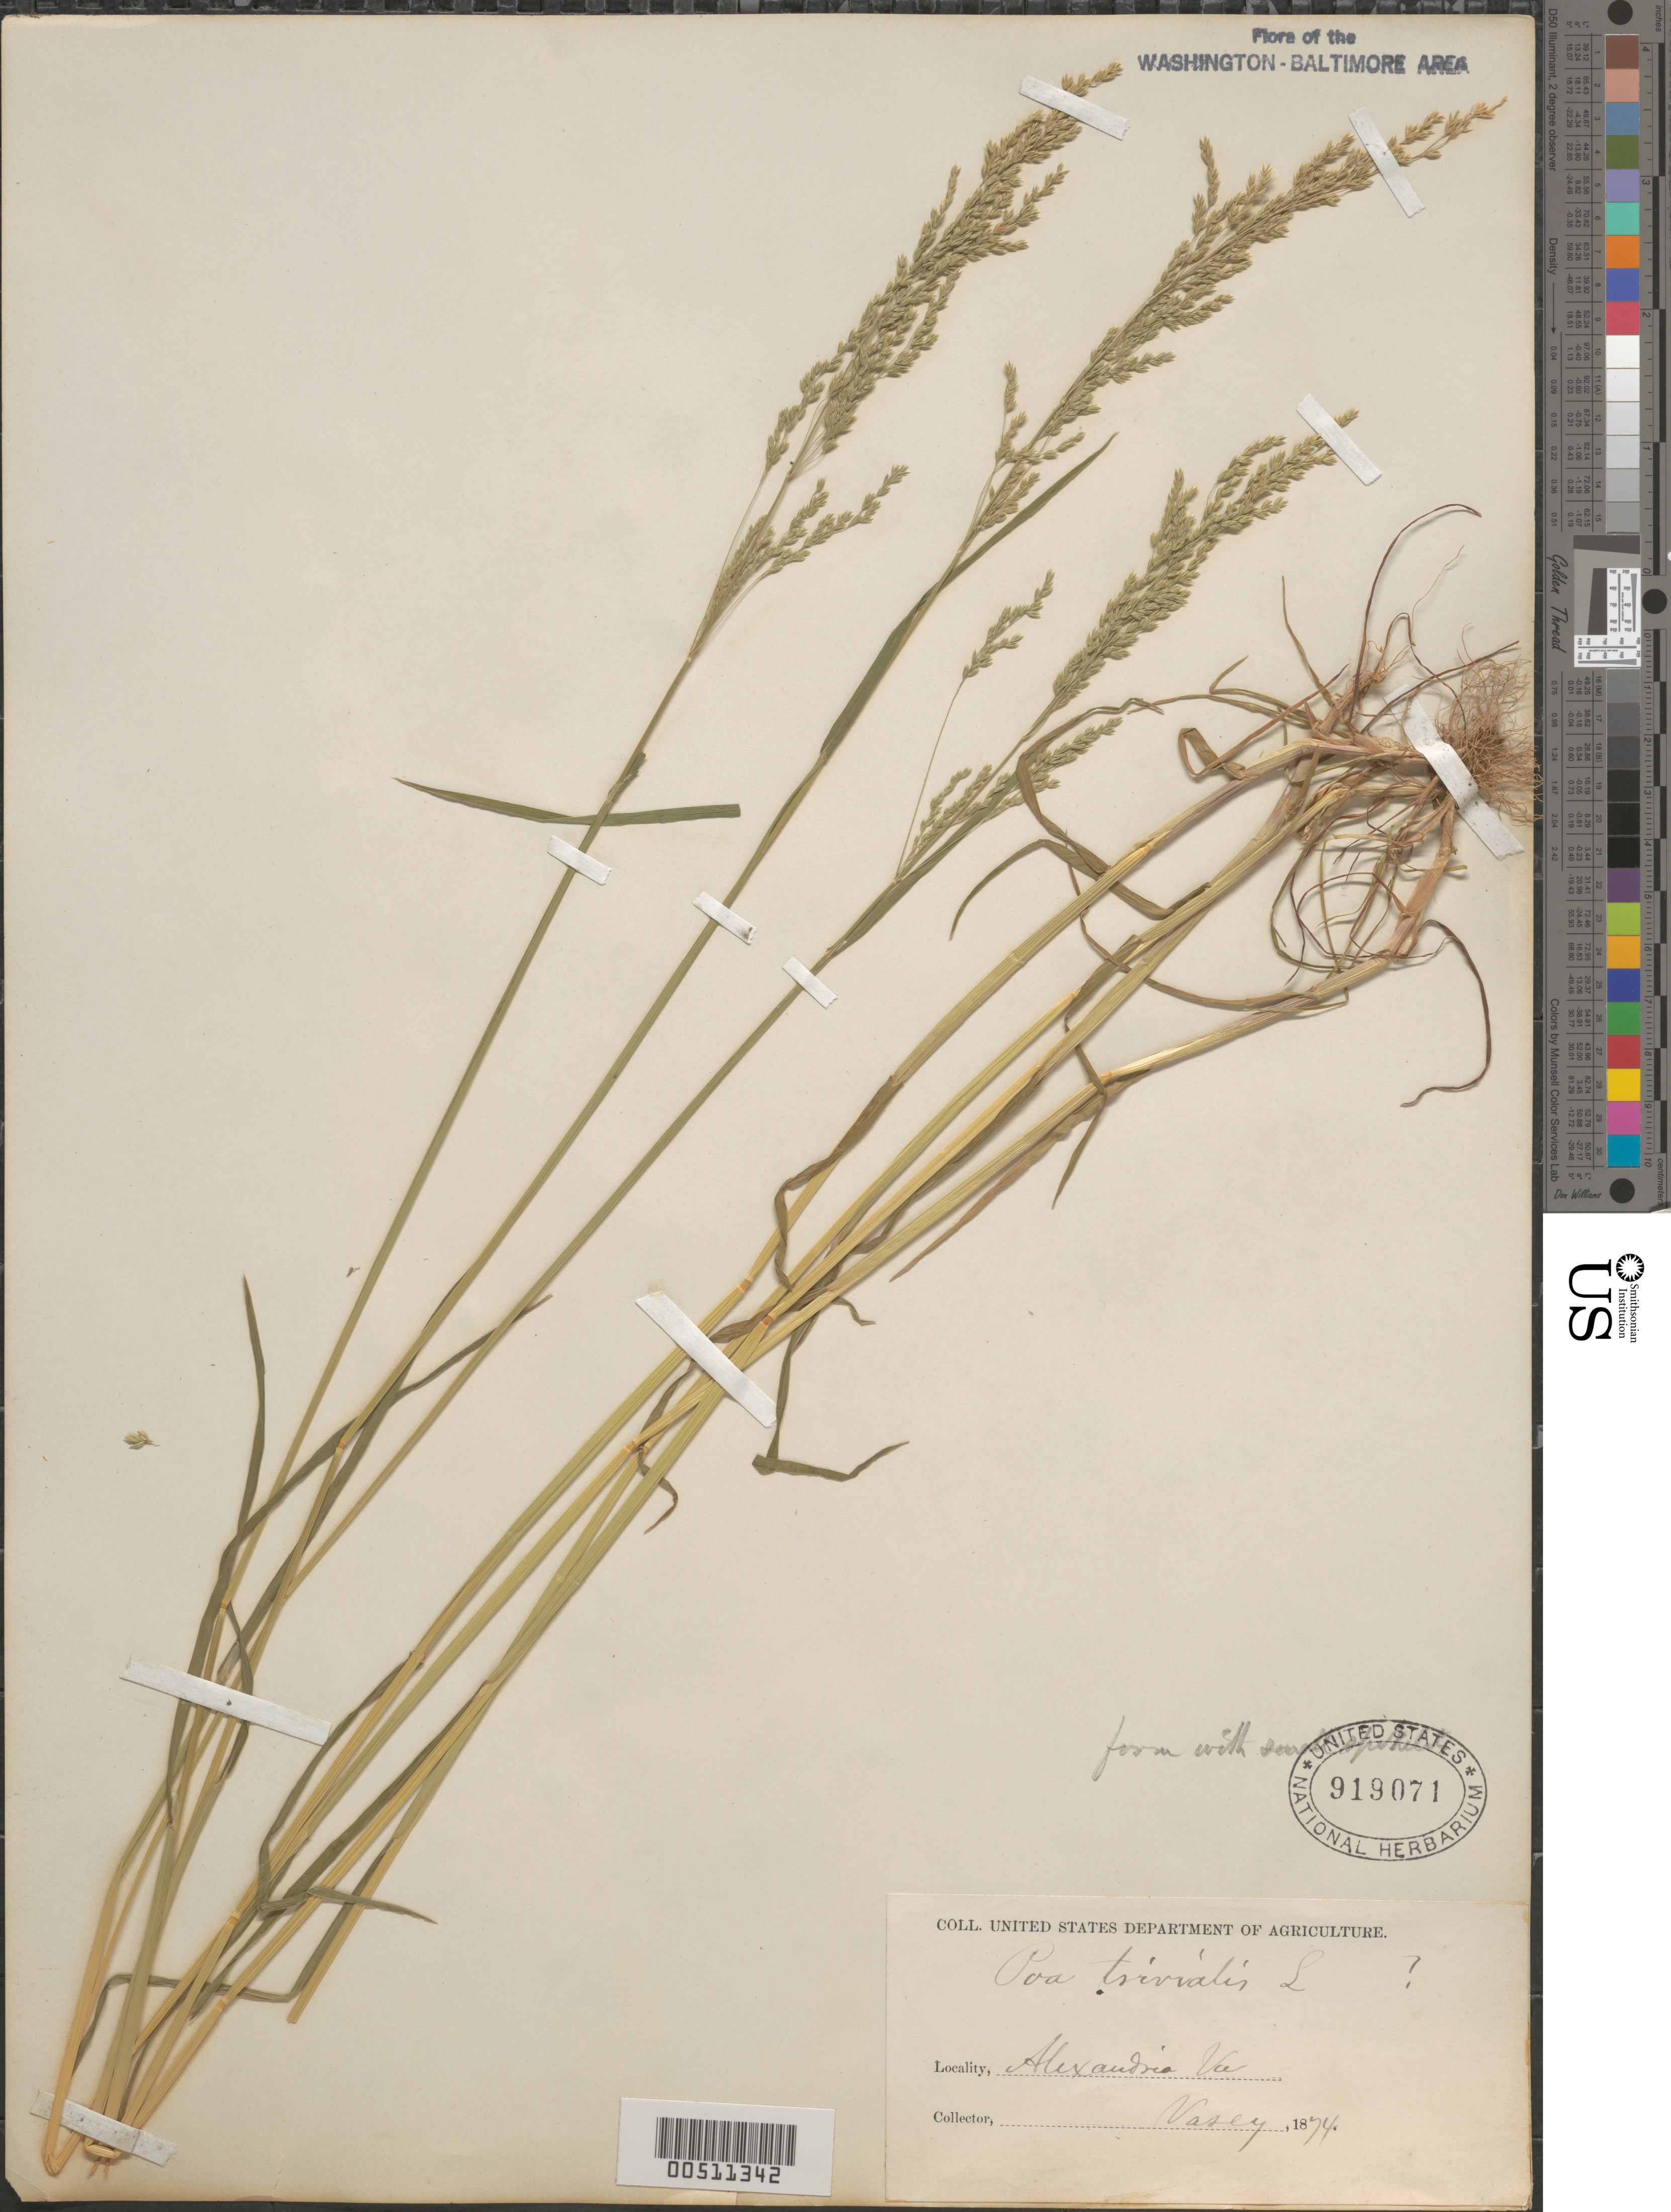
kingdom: Plantae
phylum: Tracheophyta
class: Liliopsida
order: Poales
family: Poaceae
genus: Poa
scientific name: Poa trivialis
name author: L.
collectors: G. Vasey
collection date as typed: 1874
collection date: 1874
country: United States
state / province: Virginia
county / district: City of Alexandria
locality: Alexandria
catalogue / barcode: US 919071